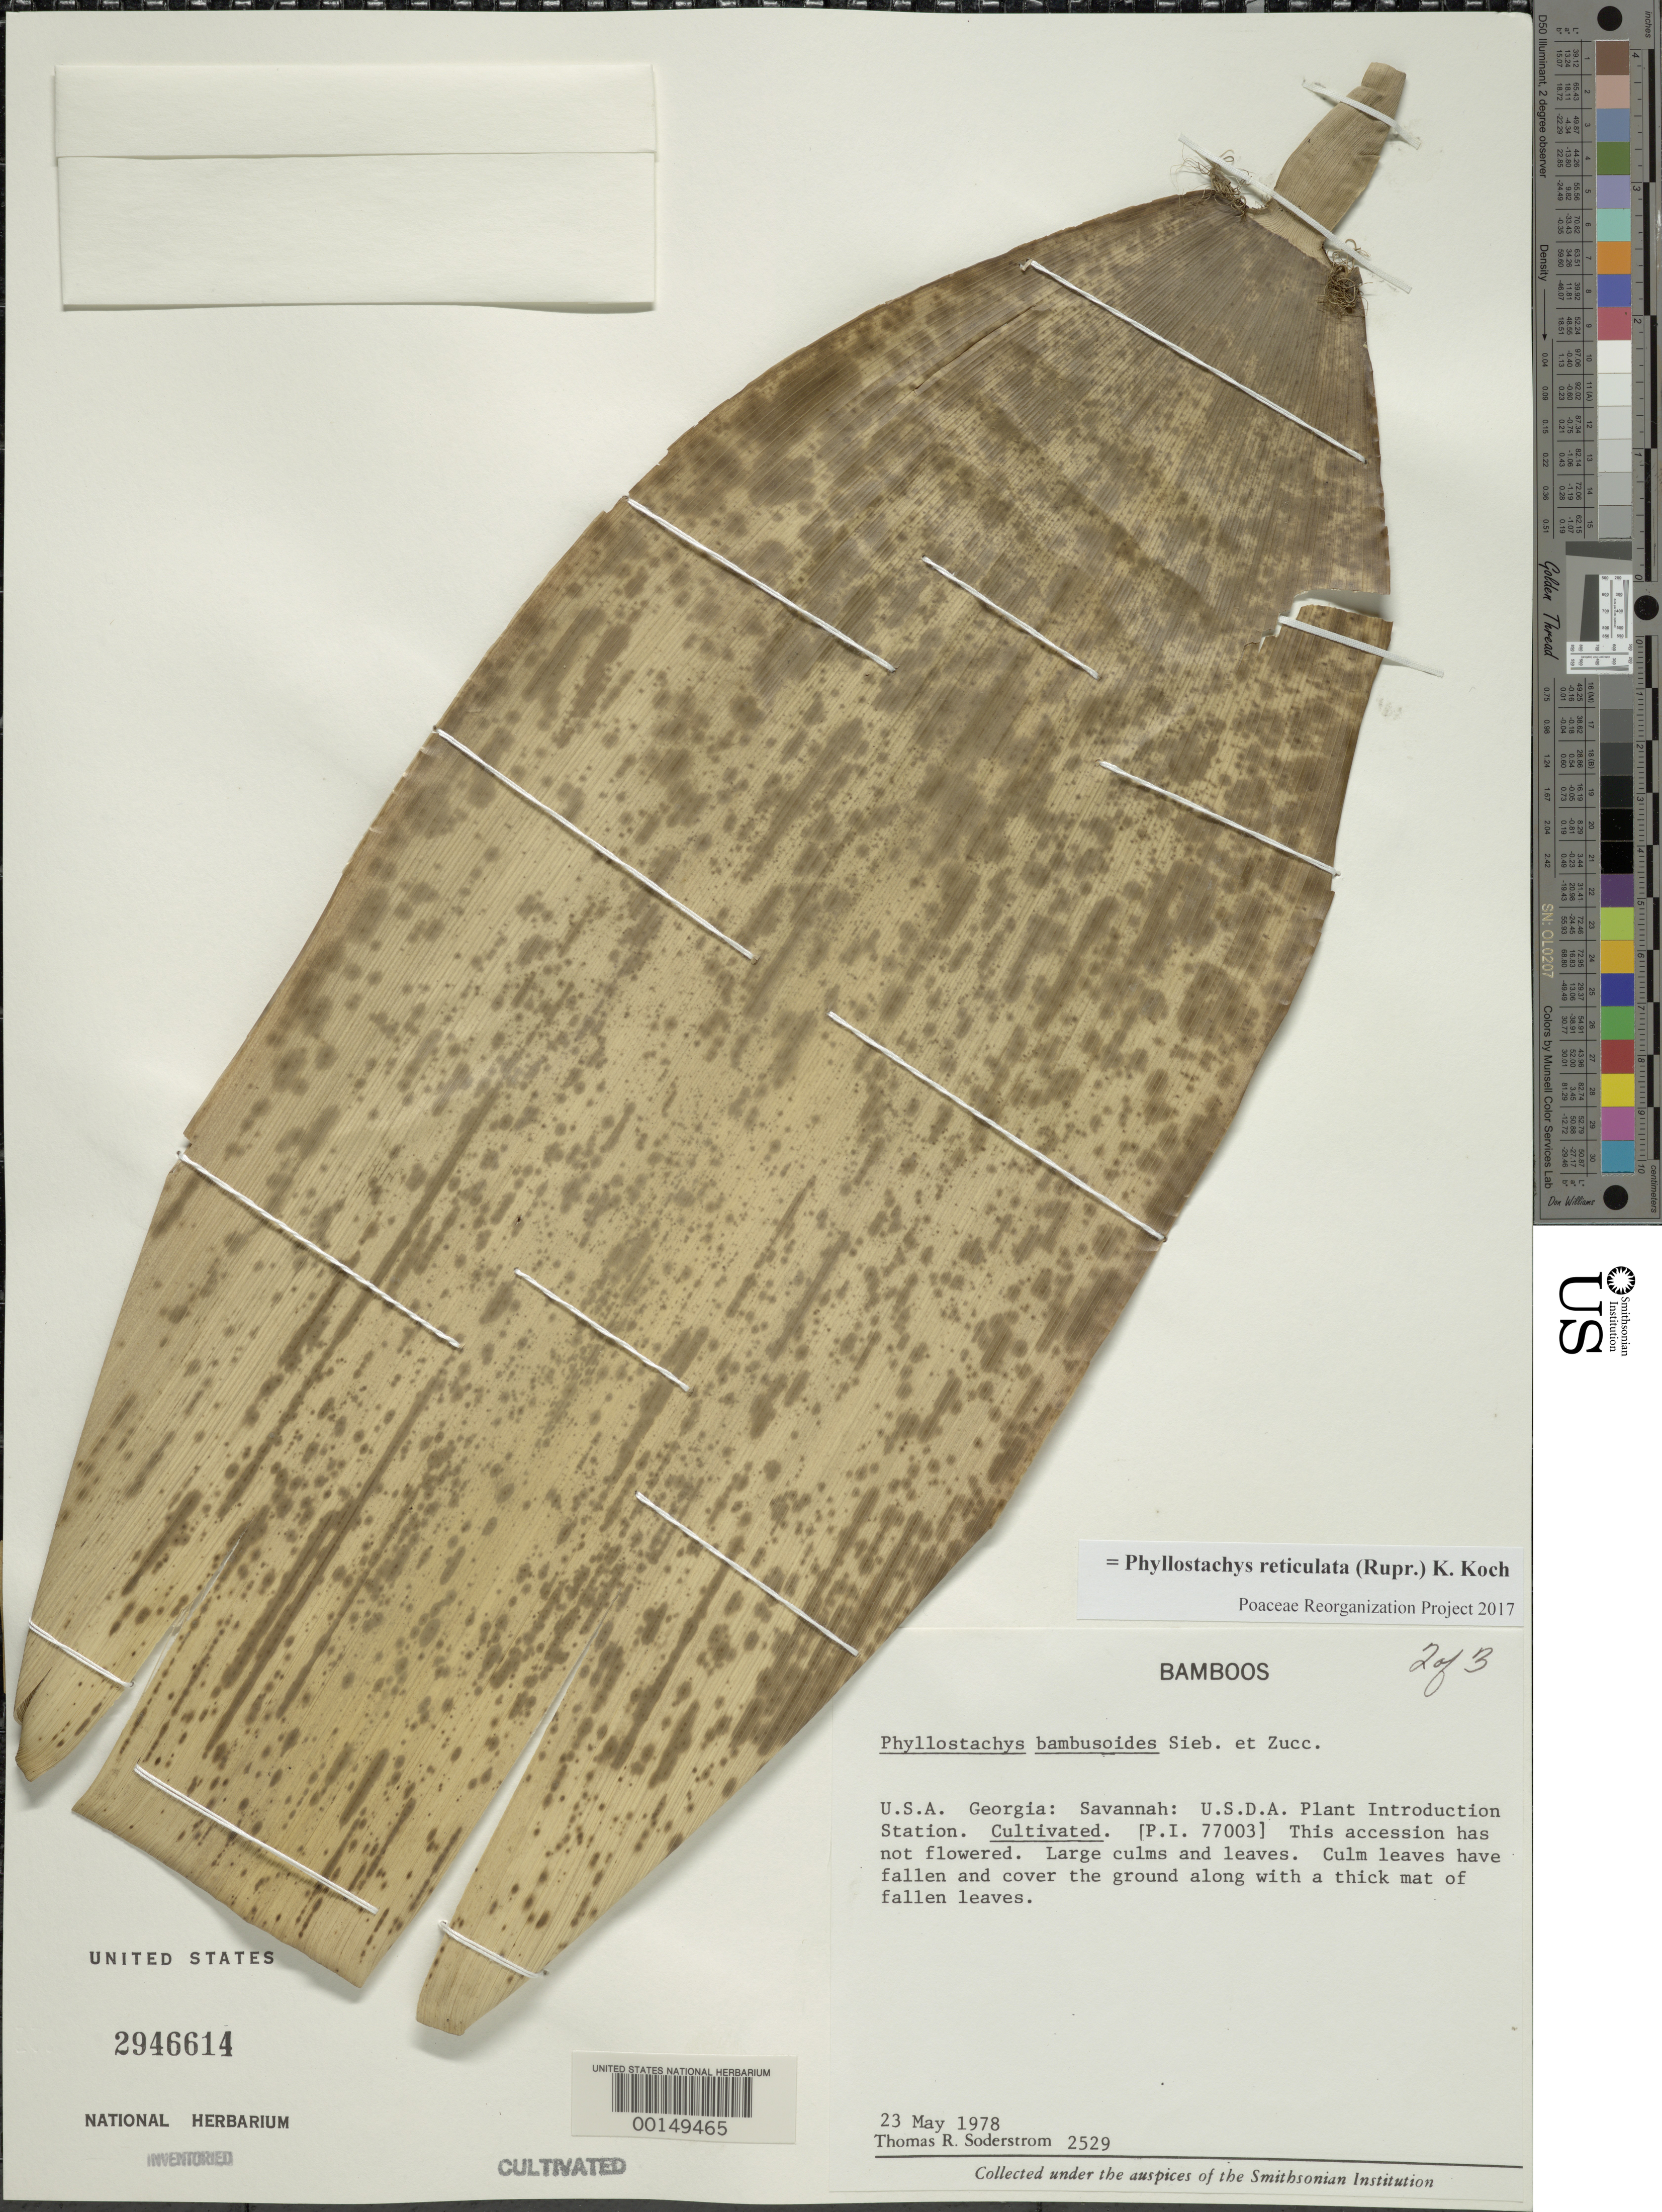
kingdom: Plantae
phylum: Tracheophyta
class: Liliopsida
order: Poales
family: Poaceae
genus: Phyllostachys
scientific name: Phyllostachys reticulata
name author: (Rupr.) K. Koch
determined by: Poaceae Reorganization Project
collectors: T. R. Soderstrom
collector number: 2529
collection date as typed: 23 May 1978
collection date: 1978-05-23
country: United States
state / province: Georgia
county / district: Chatham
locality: Savannah, usda p.i. station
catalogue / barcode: US 2946614